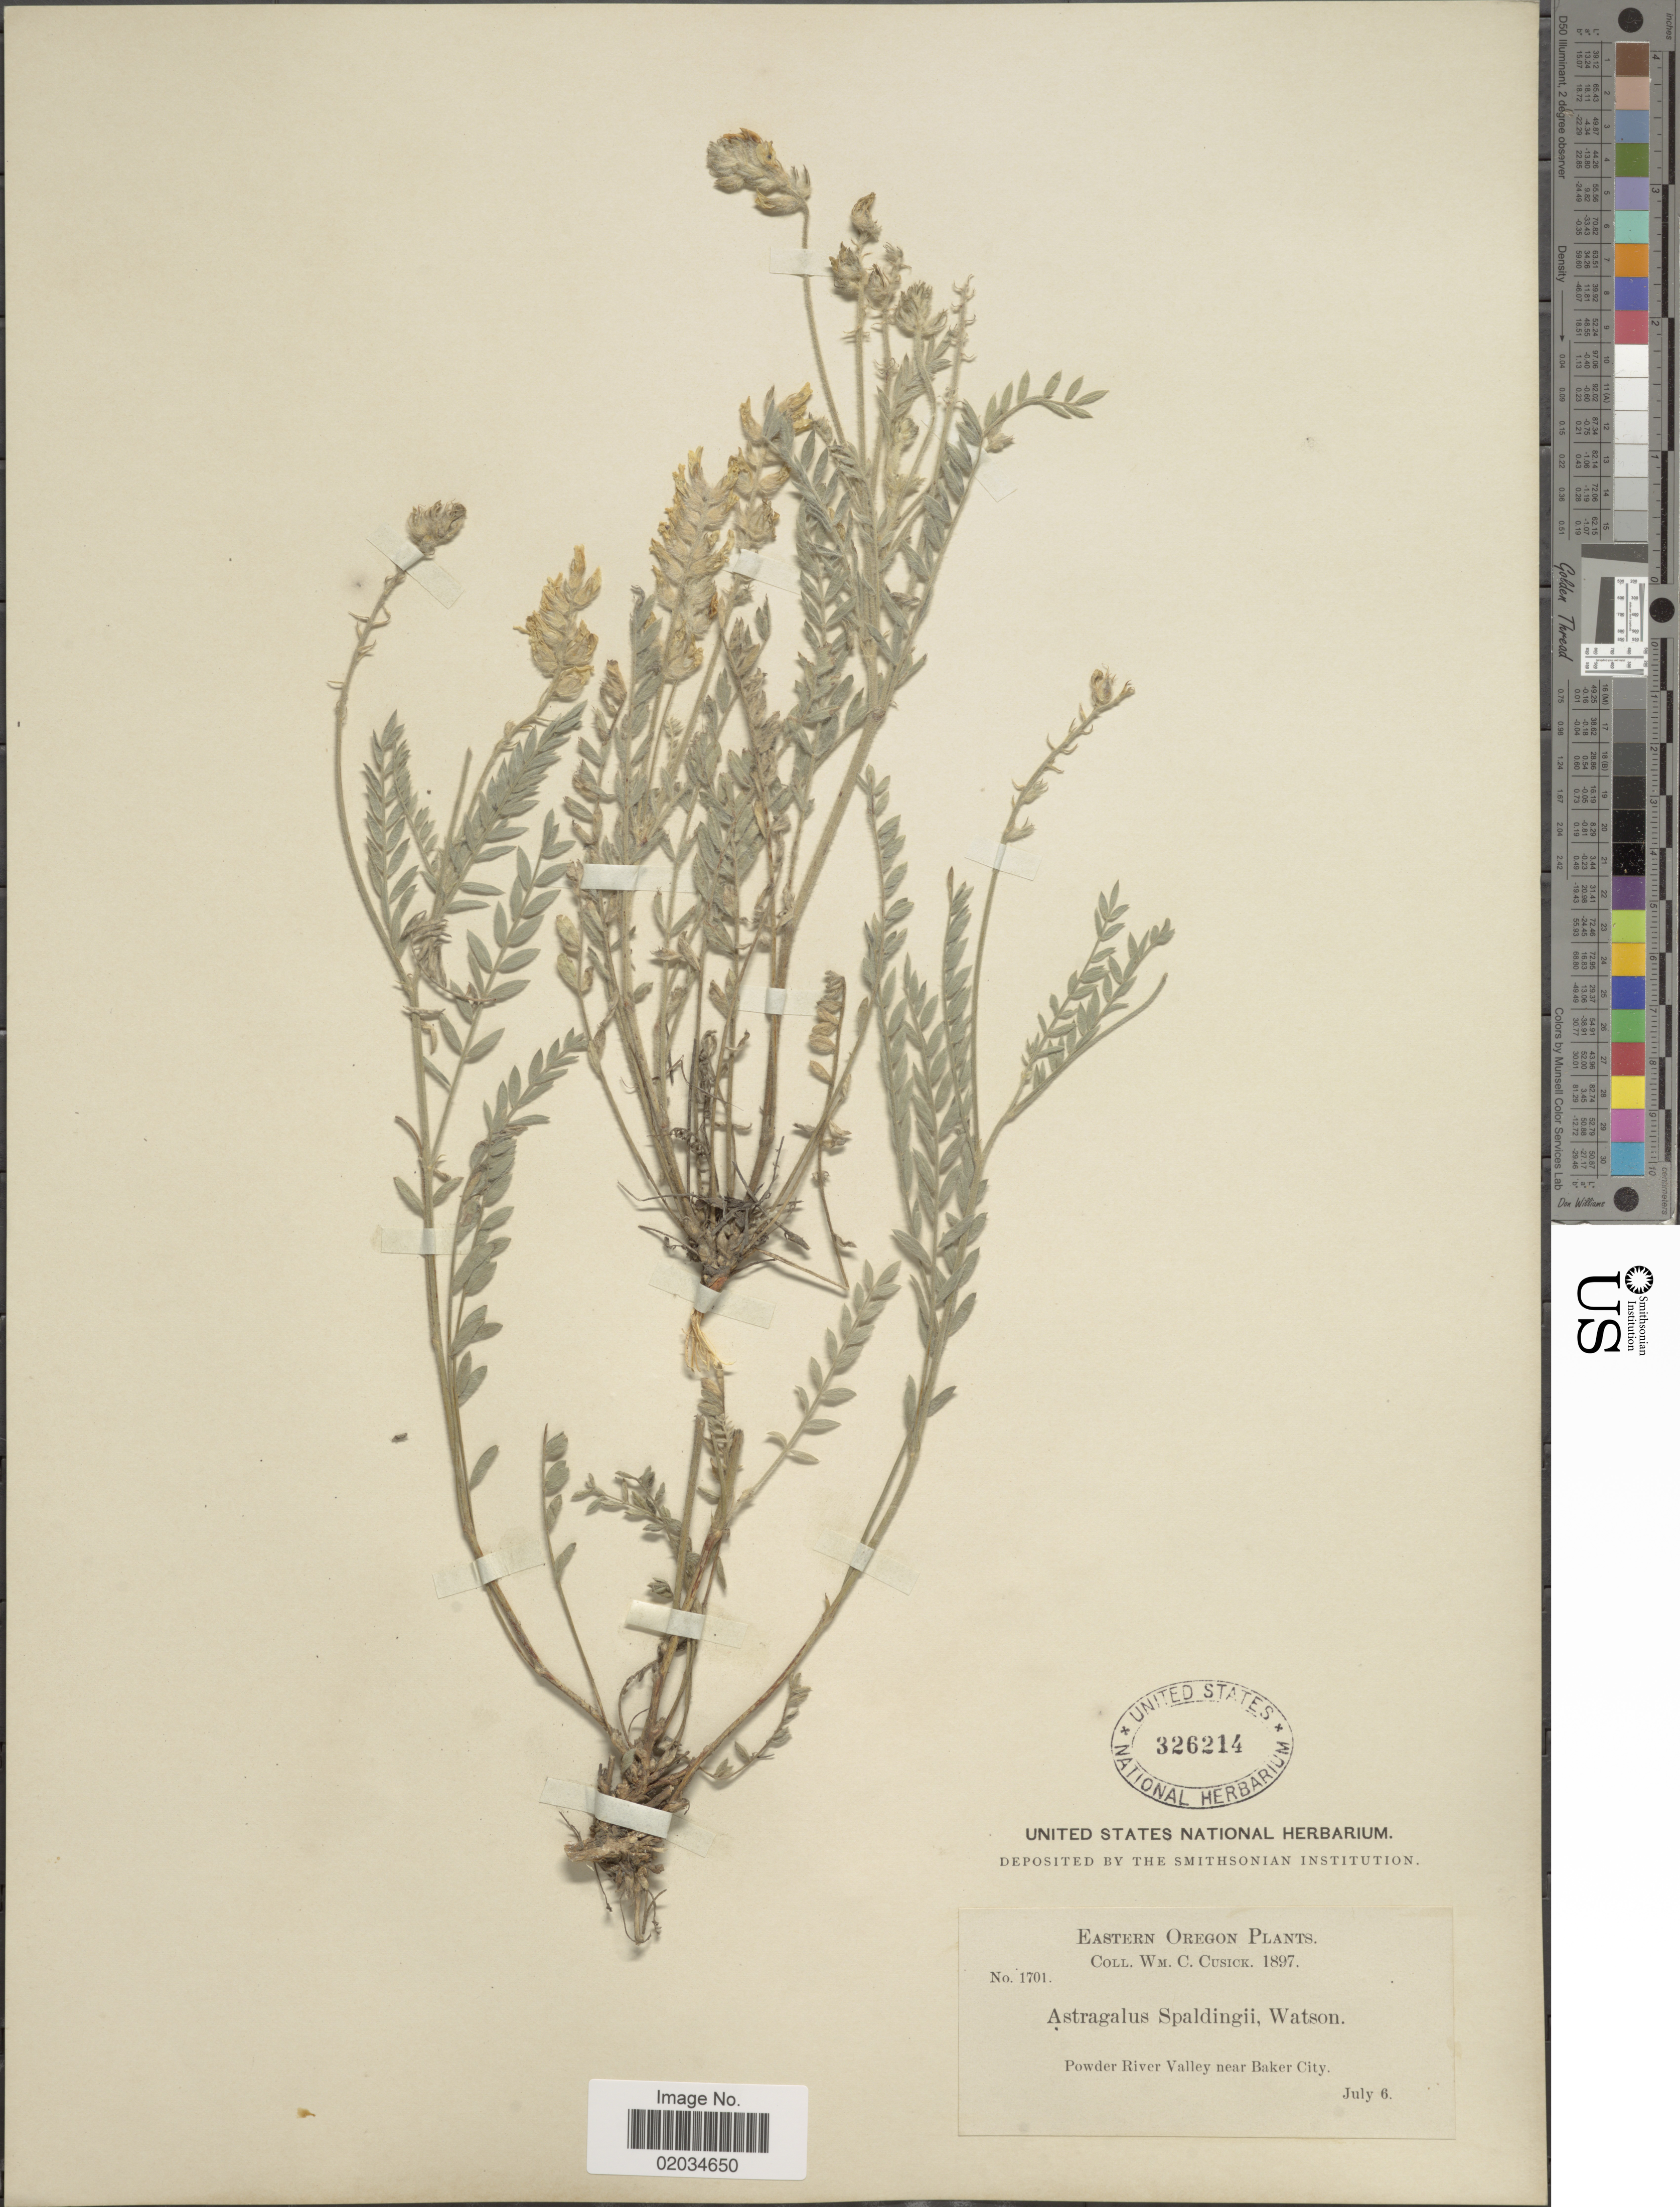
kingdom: Plantae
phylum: Tracheophyta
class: Magnoliopsida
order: Fabales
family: Fabaceae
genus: Astragalus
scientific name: Astragalus spaldingii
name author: A. Gray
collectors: W. C. Cusick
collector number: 1701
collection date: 1897-07-06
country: United States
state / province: Oregon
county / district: Baker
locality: Eastern Oregon, Powder River Valley near Baker City.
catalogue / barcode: US 326214